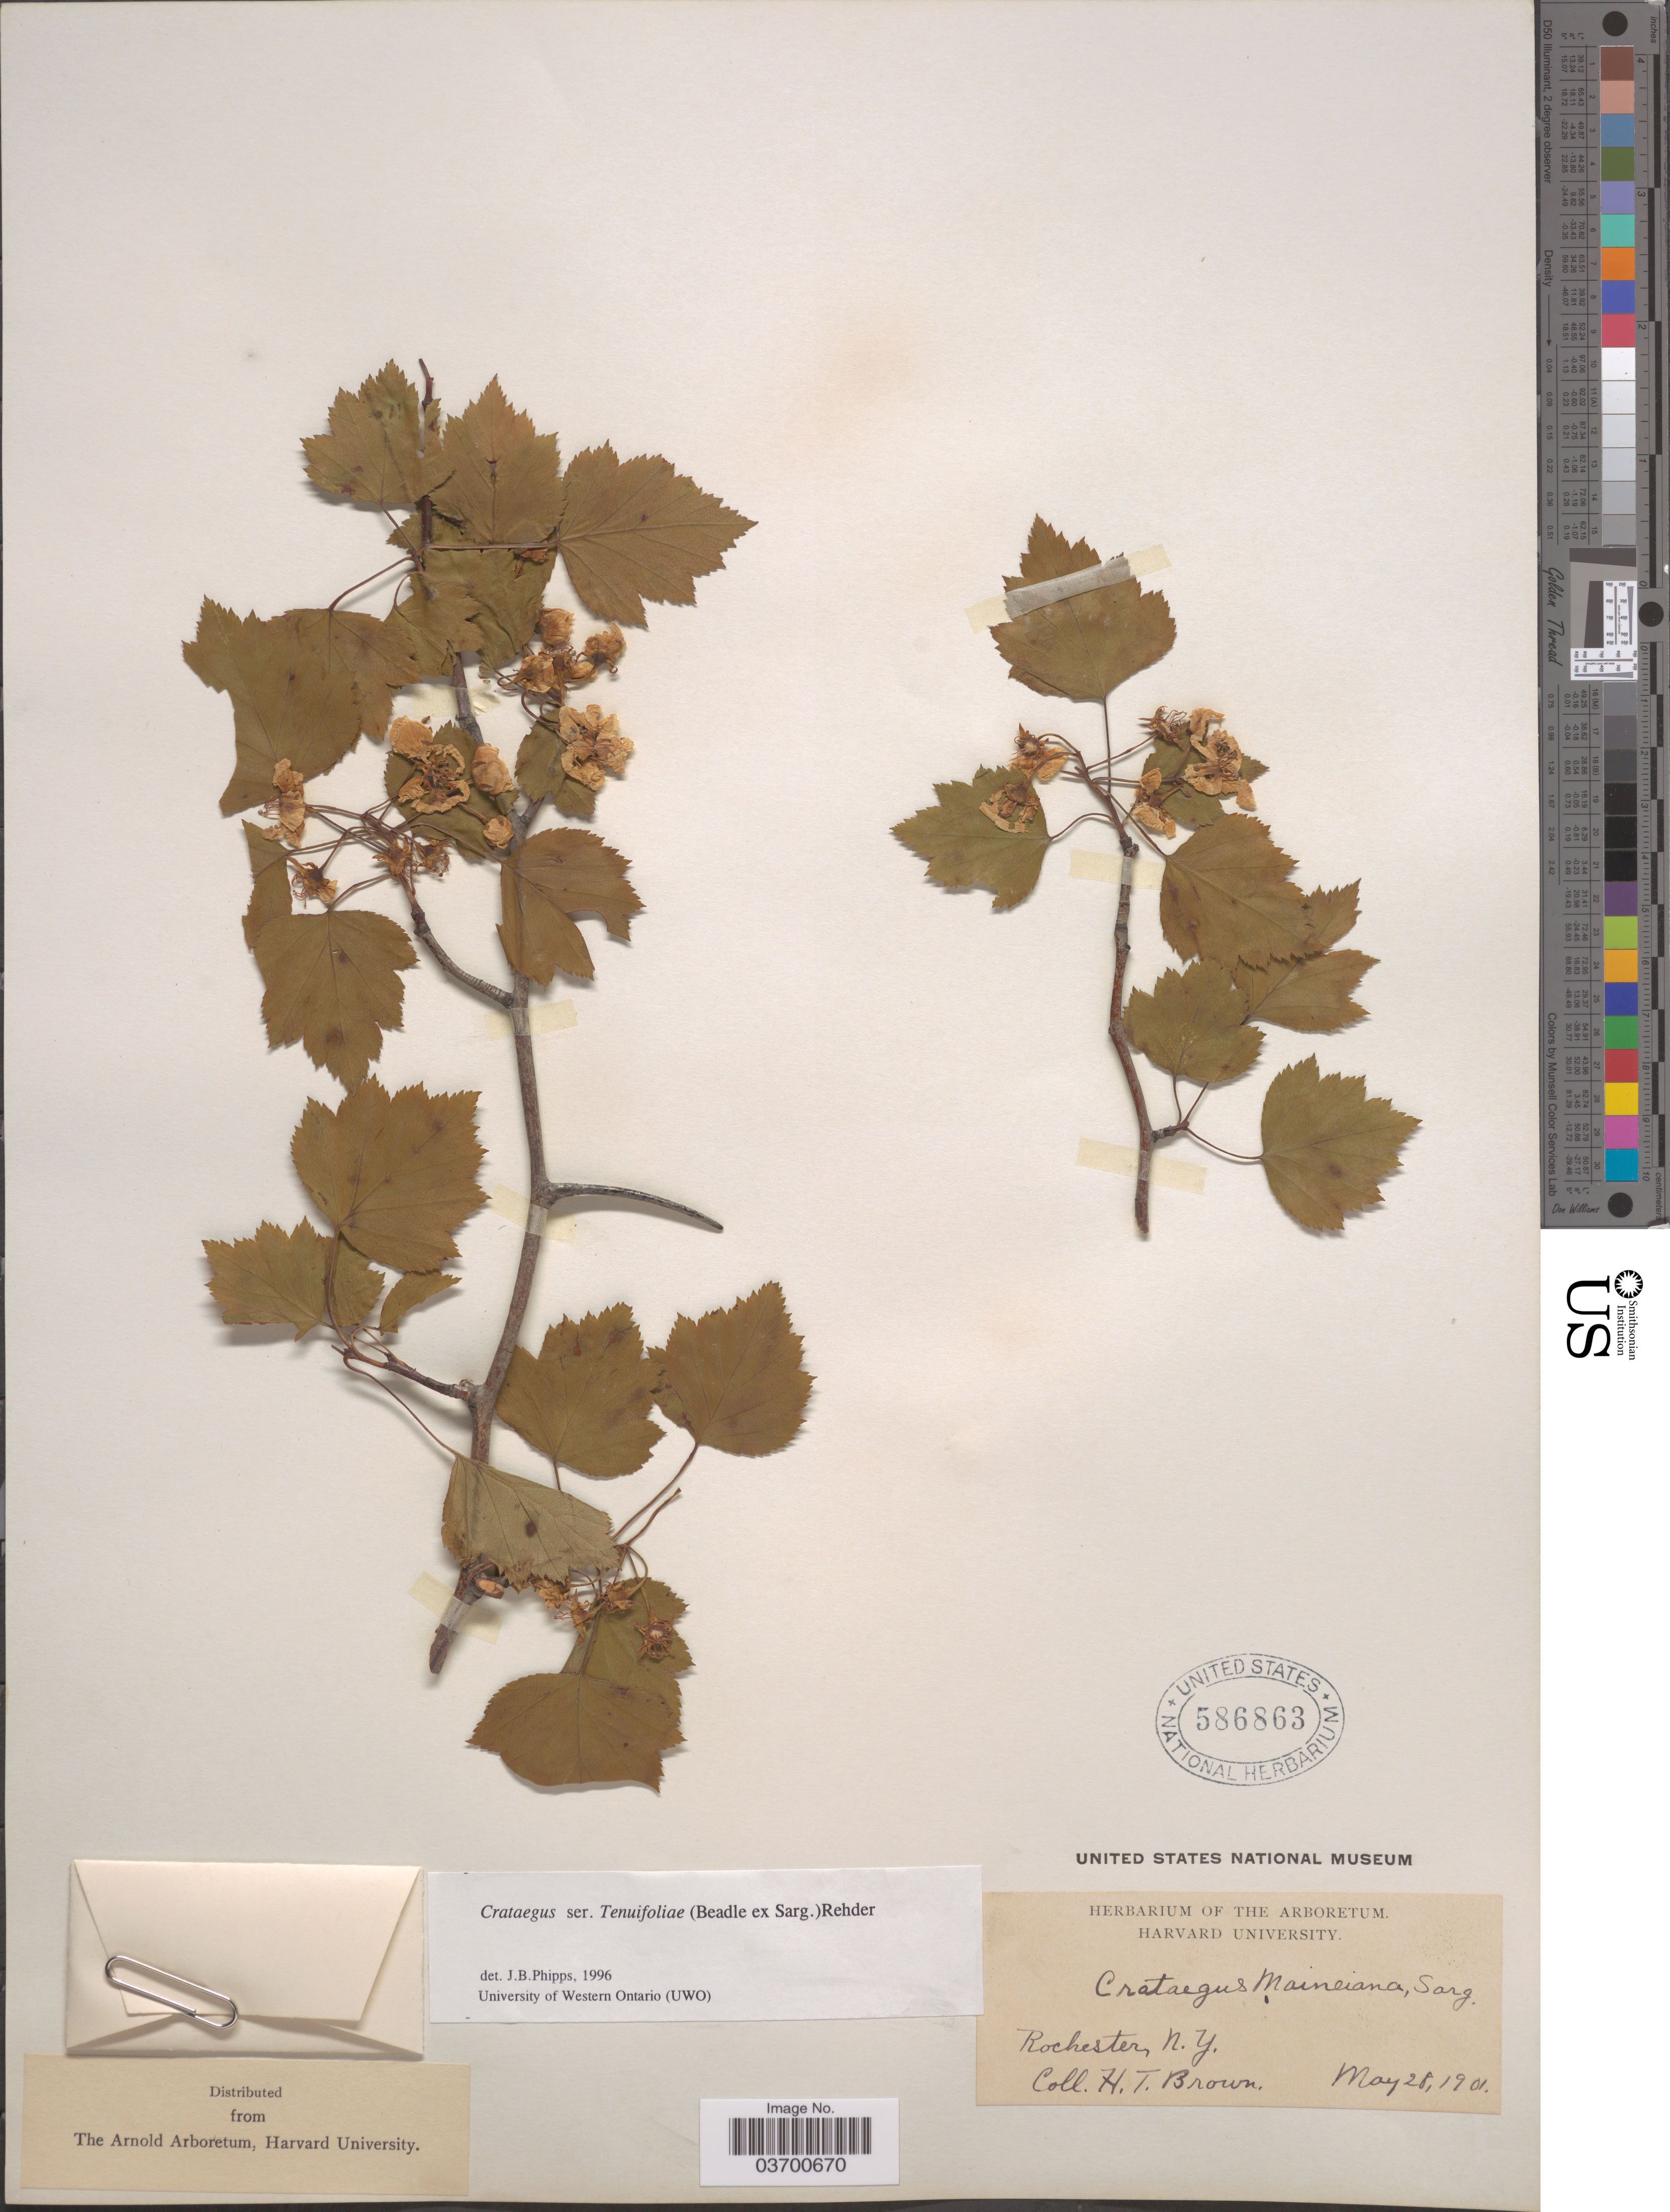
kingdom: Plantae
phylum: Tracheophyta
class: Magnoliopsida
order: Rosales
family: Rosaceae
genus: Crataegus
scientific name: Crataegus maineana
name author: Sarg.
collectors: H. T. Brown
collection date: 1901-05-28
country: United States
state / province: New York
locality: Rochester.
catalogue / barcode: US 586863